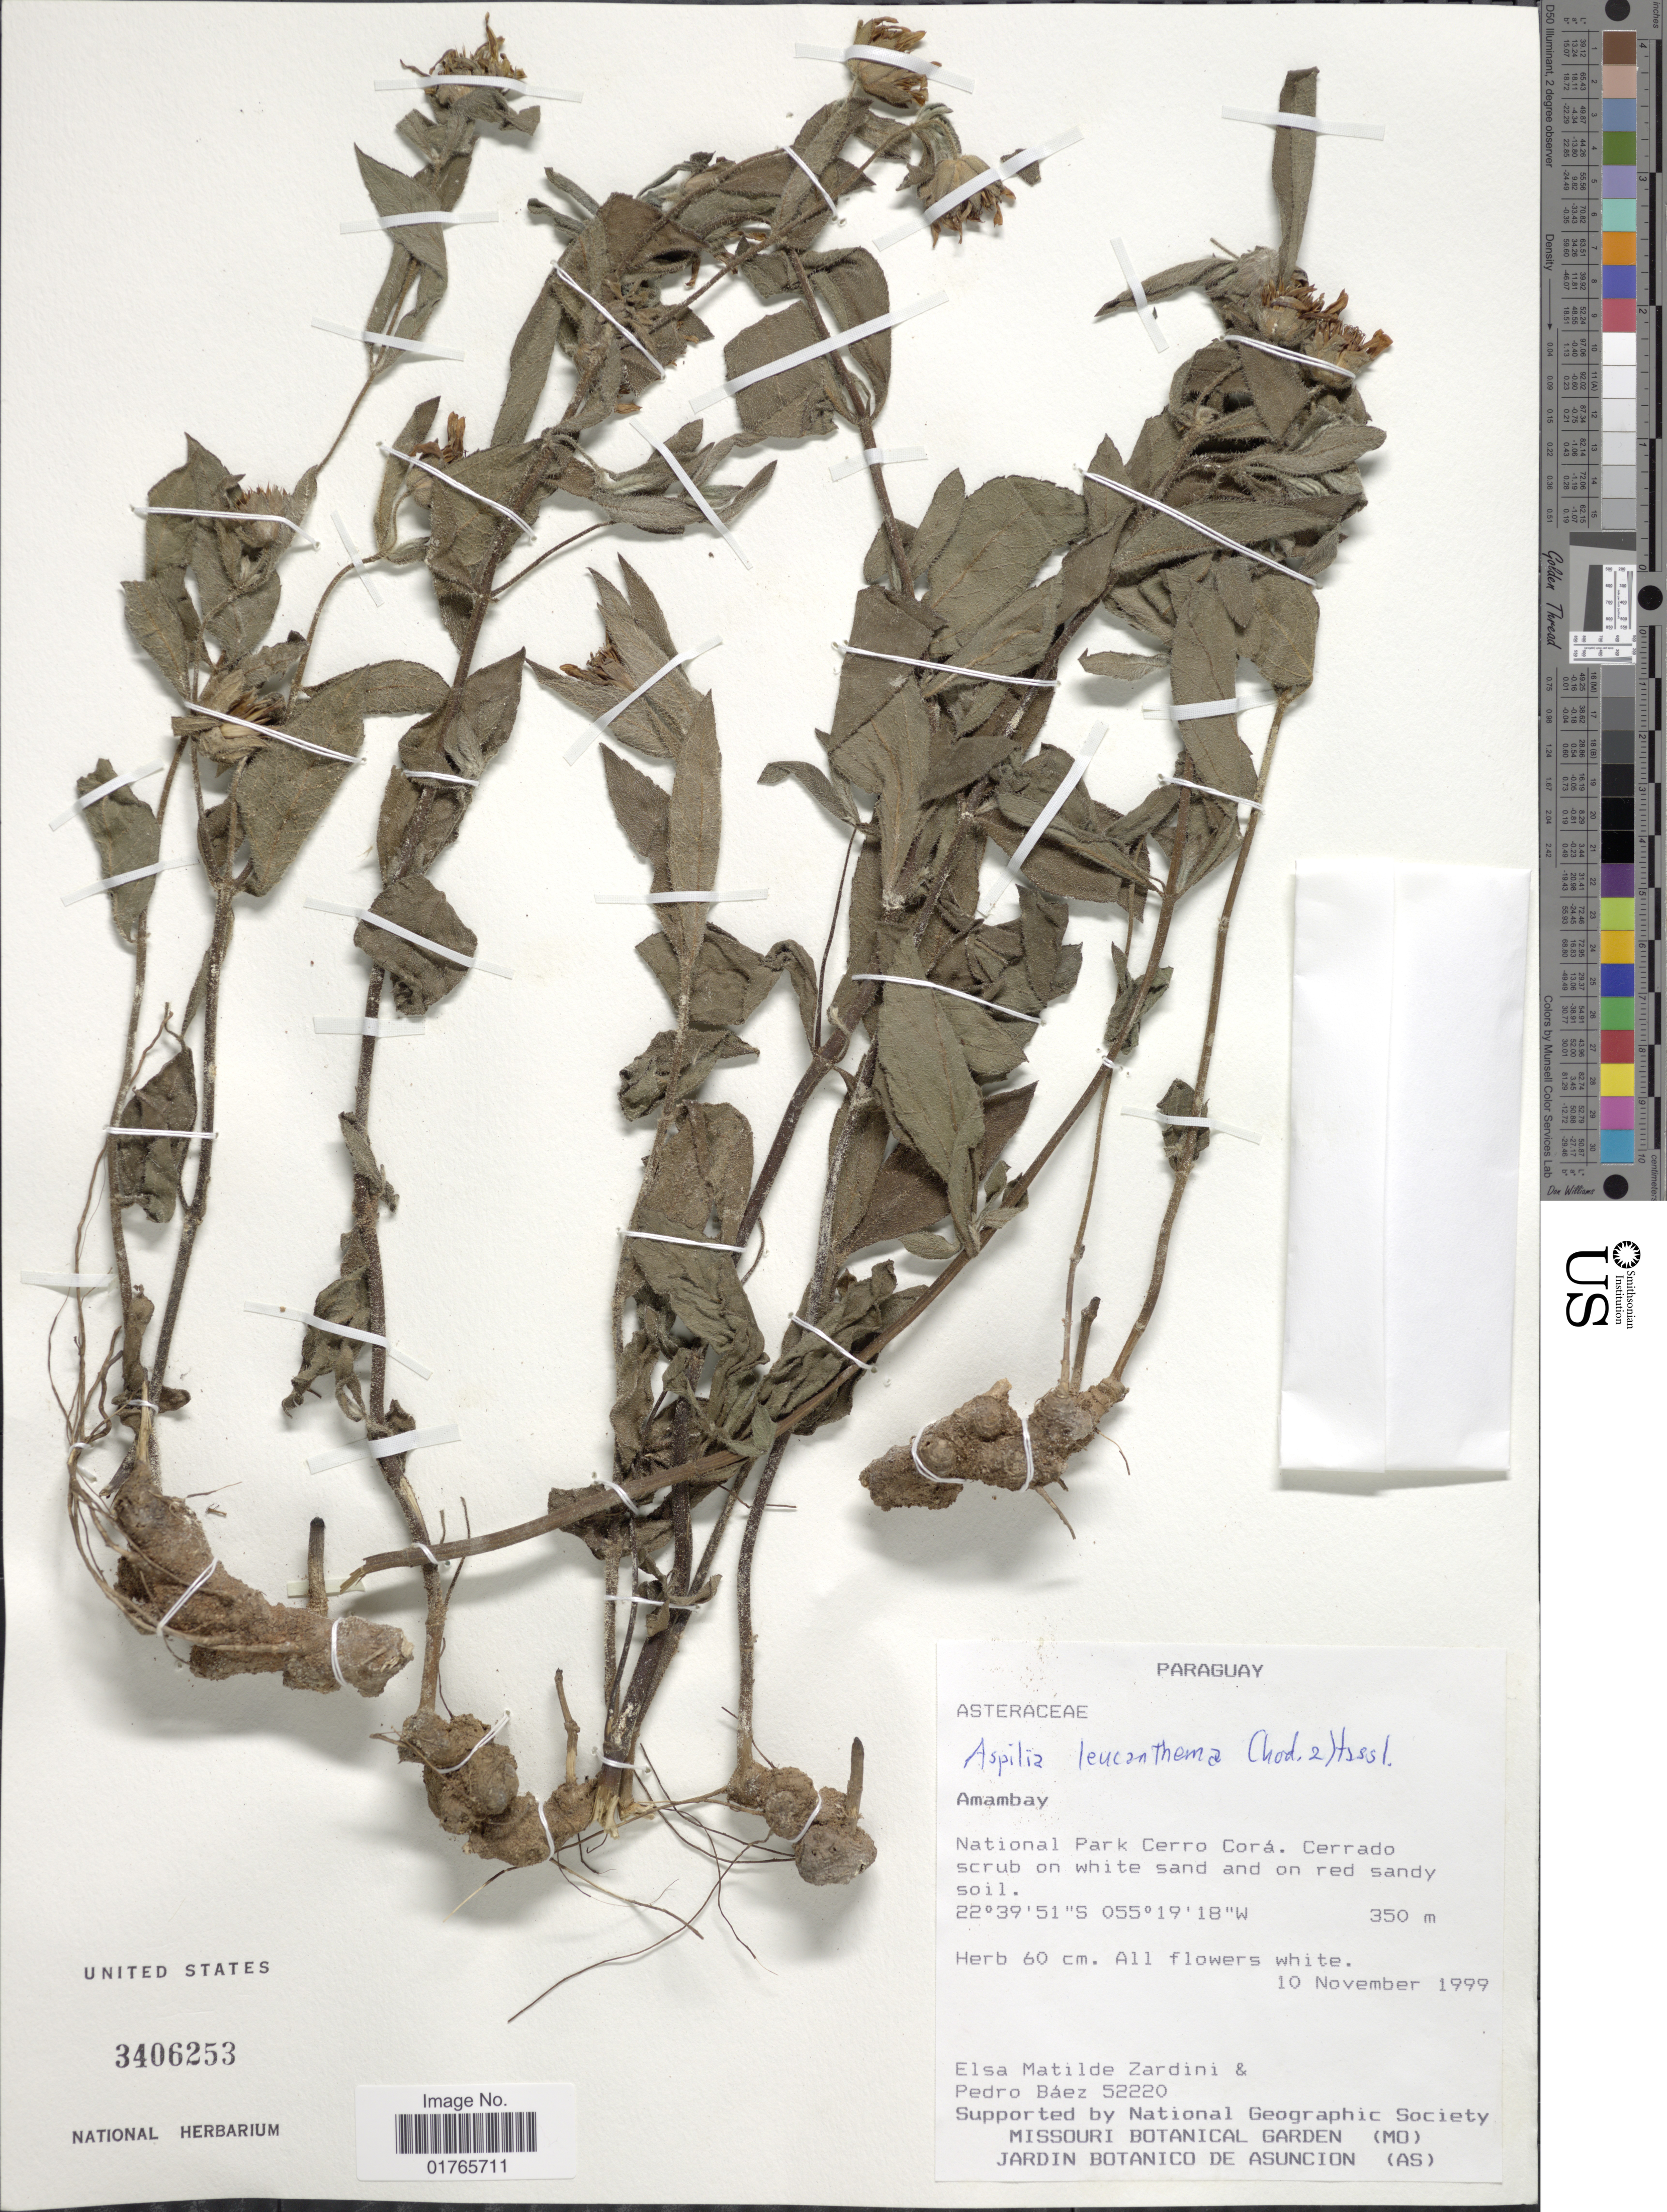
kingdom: Plantae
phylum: Tracheophyta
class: Magnoliopsida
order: Asterales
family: Asteraceae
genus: Aspilia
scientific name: Aspilia leucanthemum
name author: Chodat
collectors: E. M. Zardini & P. Báez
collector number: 52220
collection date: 1999-11-10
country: Paraguay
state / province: Amambay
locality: National Park Cerro Cora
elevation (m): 350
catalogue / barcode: US 3406253